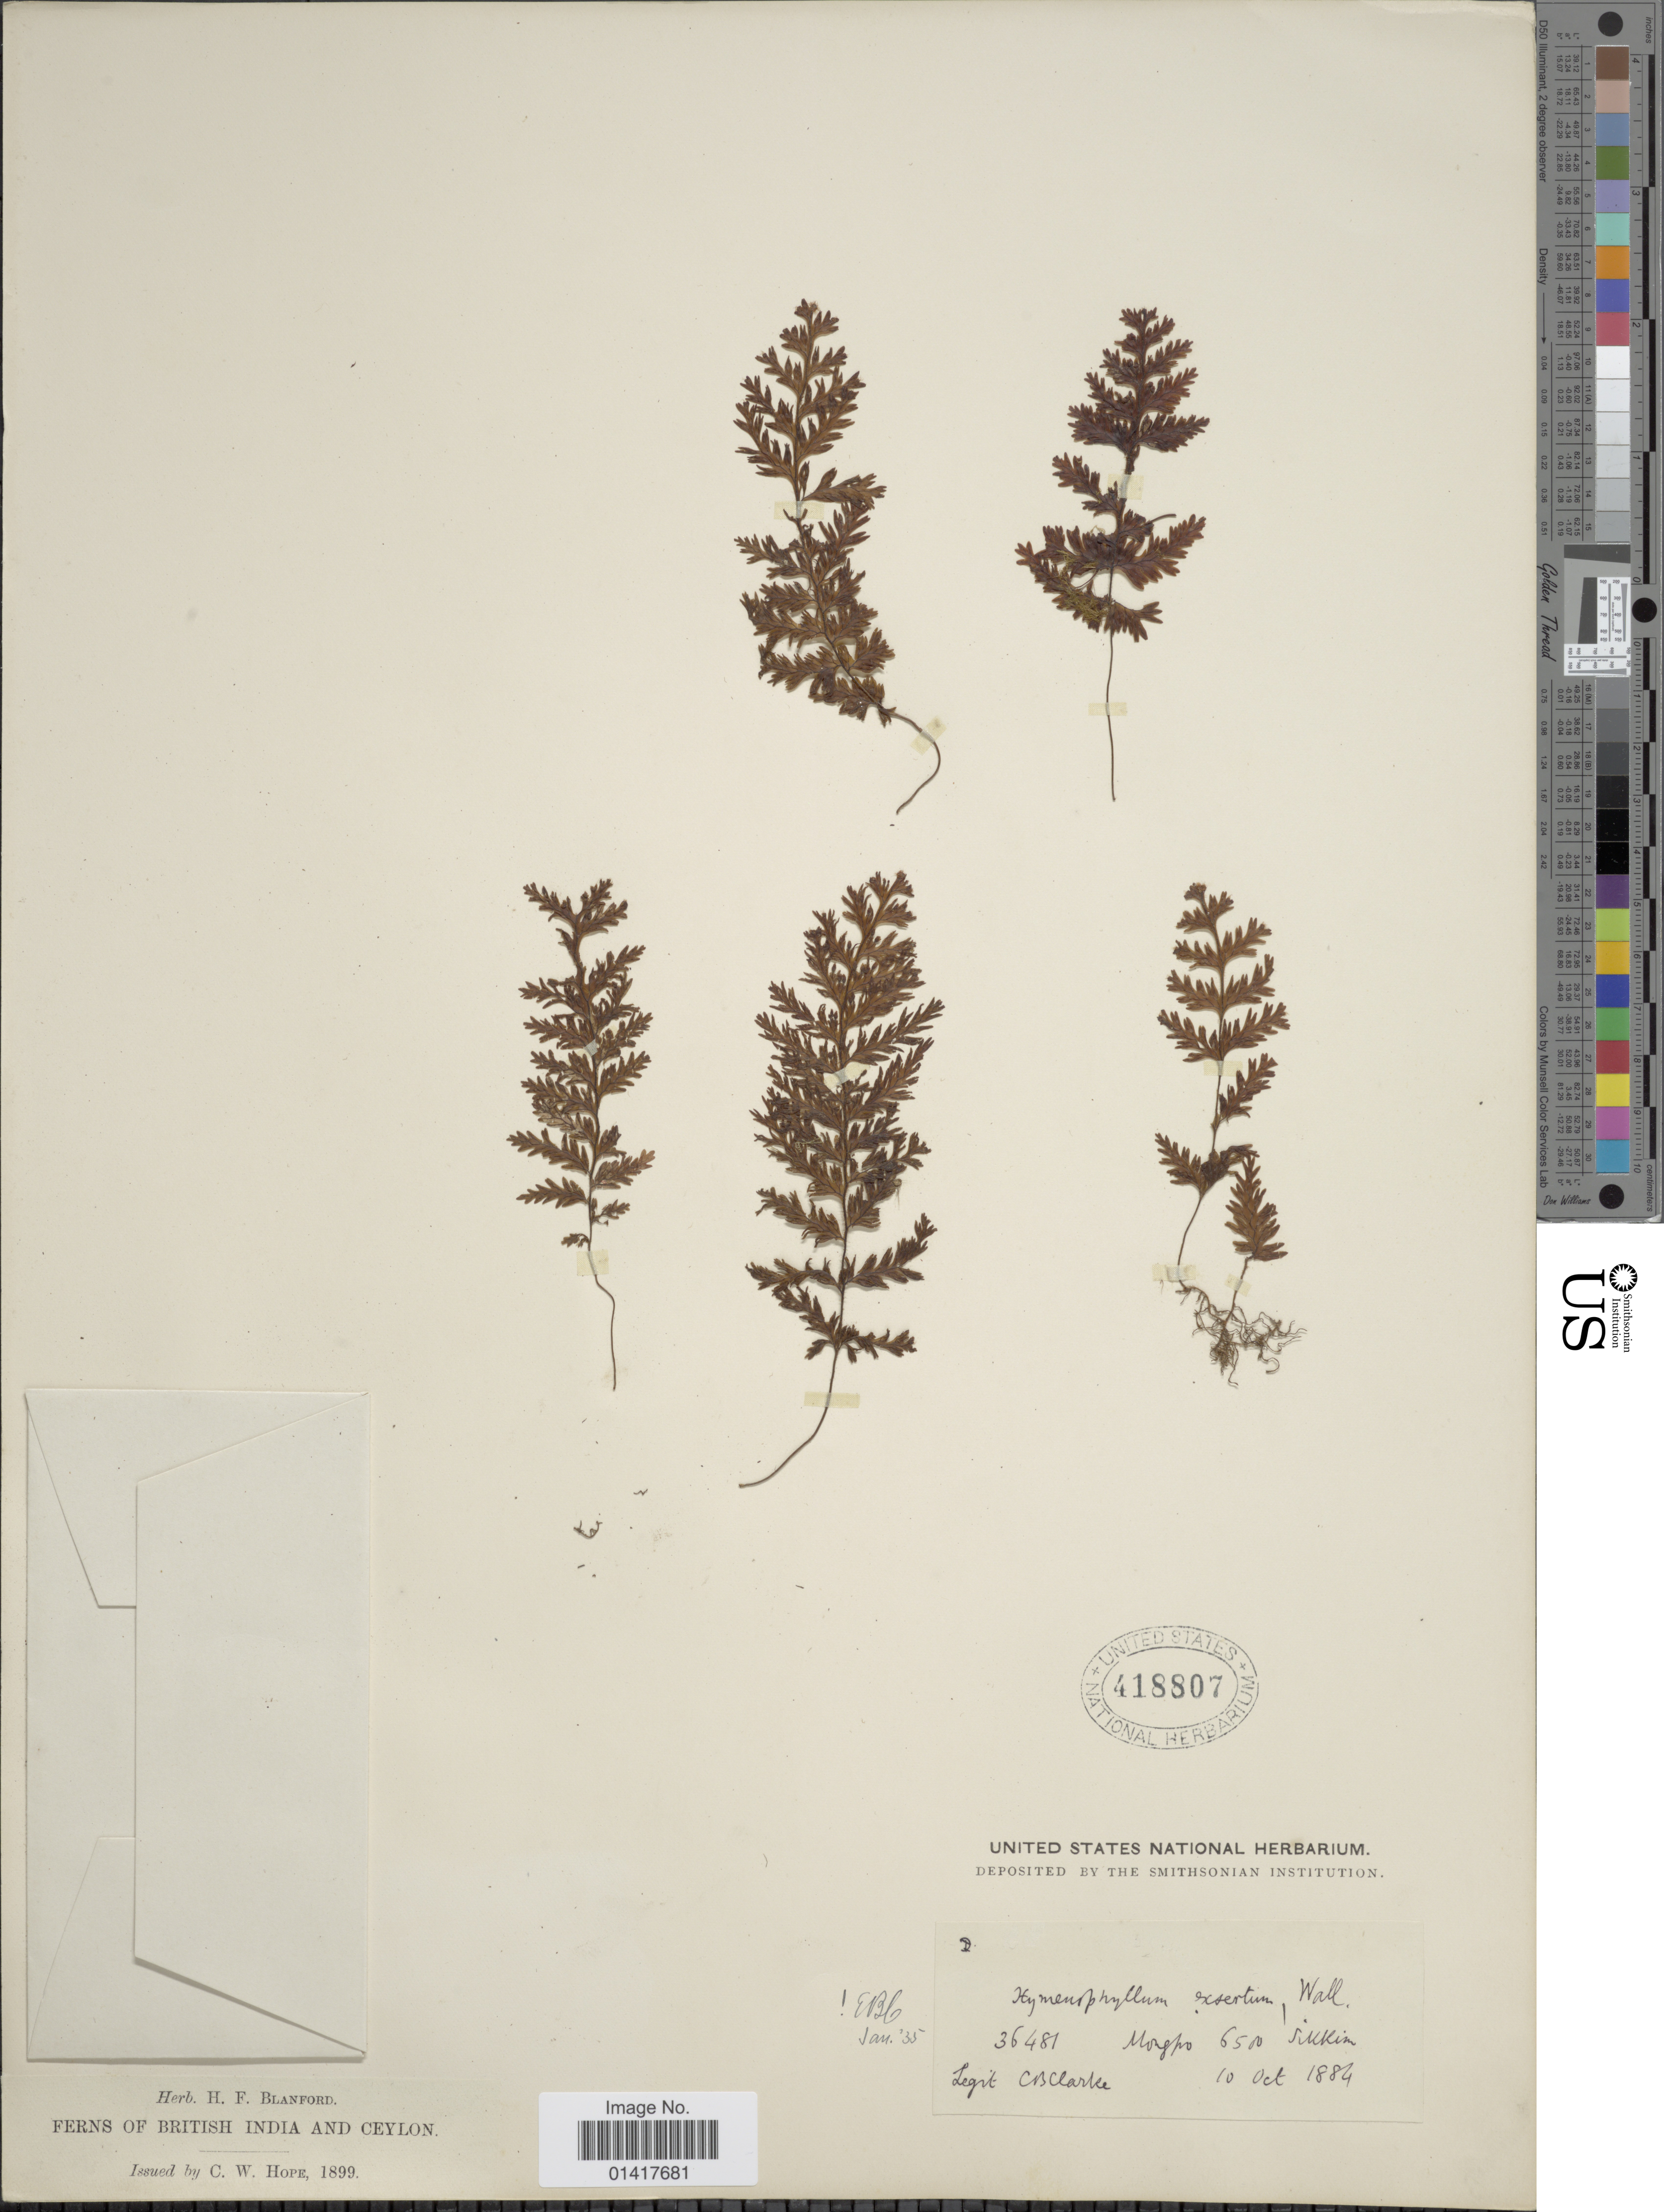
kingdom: Plantae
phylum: Tracheophyta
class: Polypodiopsida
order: Hymenophyllales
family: Hymenophyllaceae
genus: Hymenophyllum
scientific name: Hymenophyllum exsertum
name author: Wall. ex Hook.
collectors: C. B. Clarke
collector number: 36481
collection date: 1884-10-10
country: India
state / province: Sikkim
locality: Mongpo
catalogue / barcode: US 418807